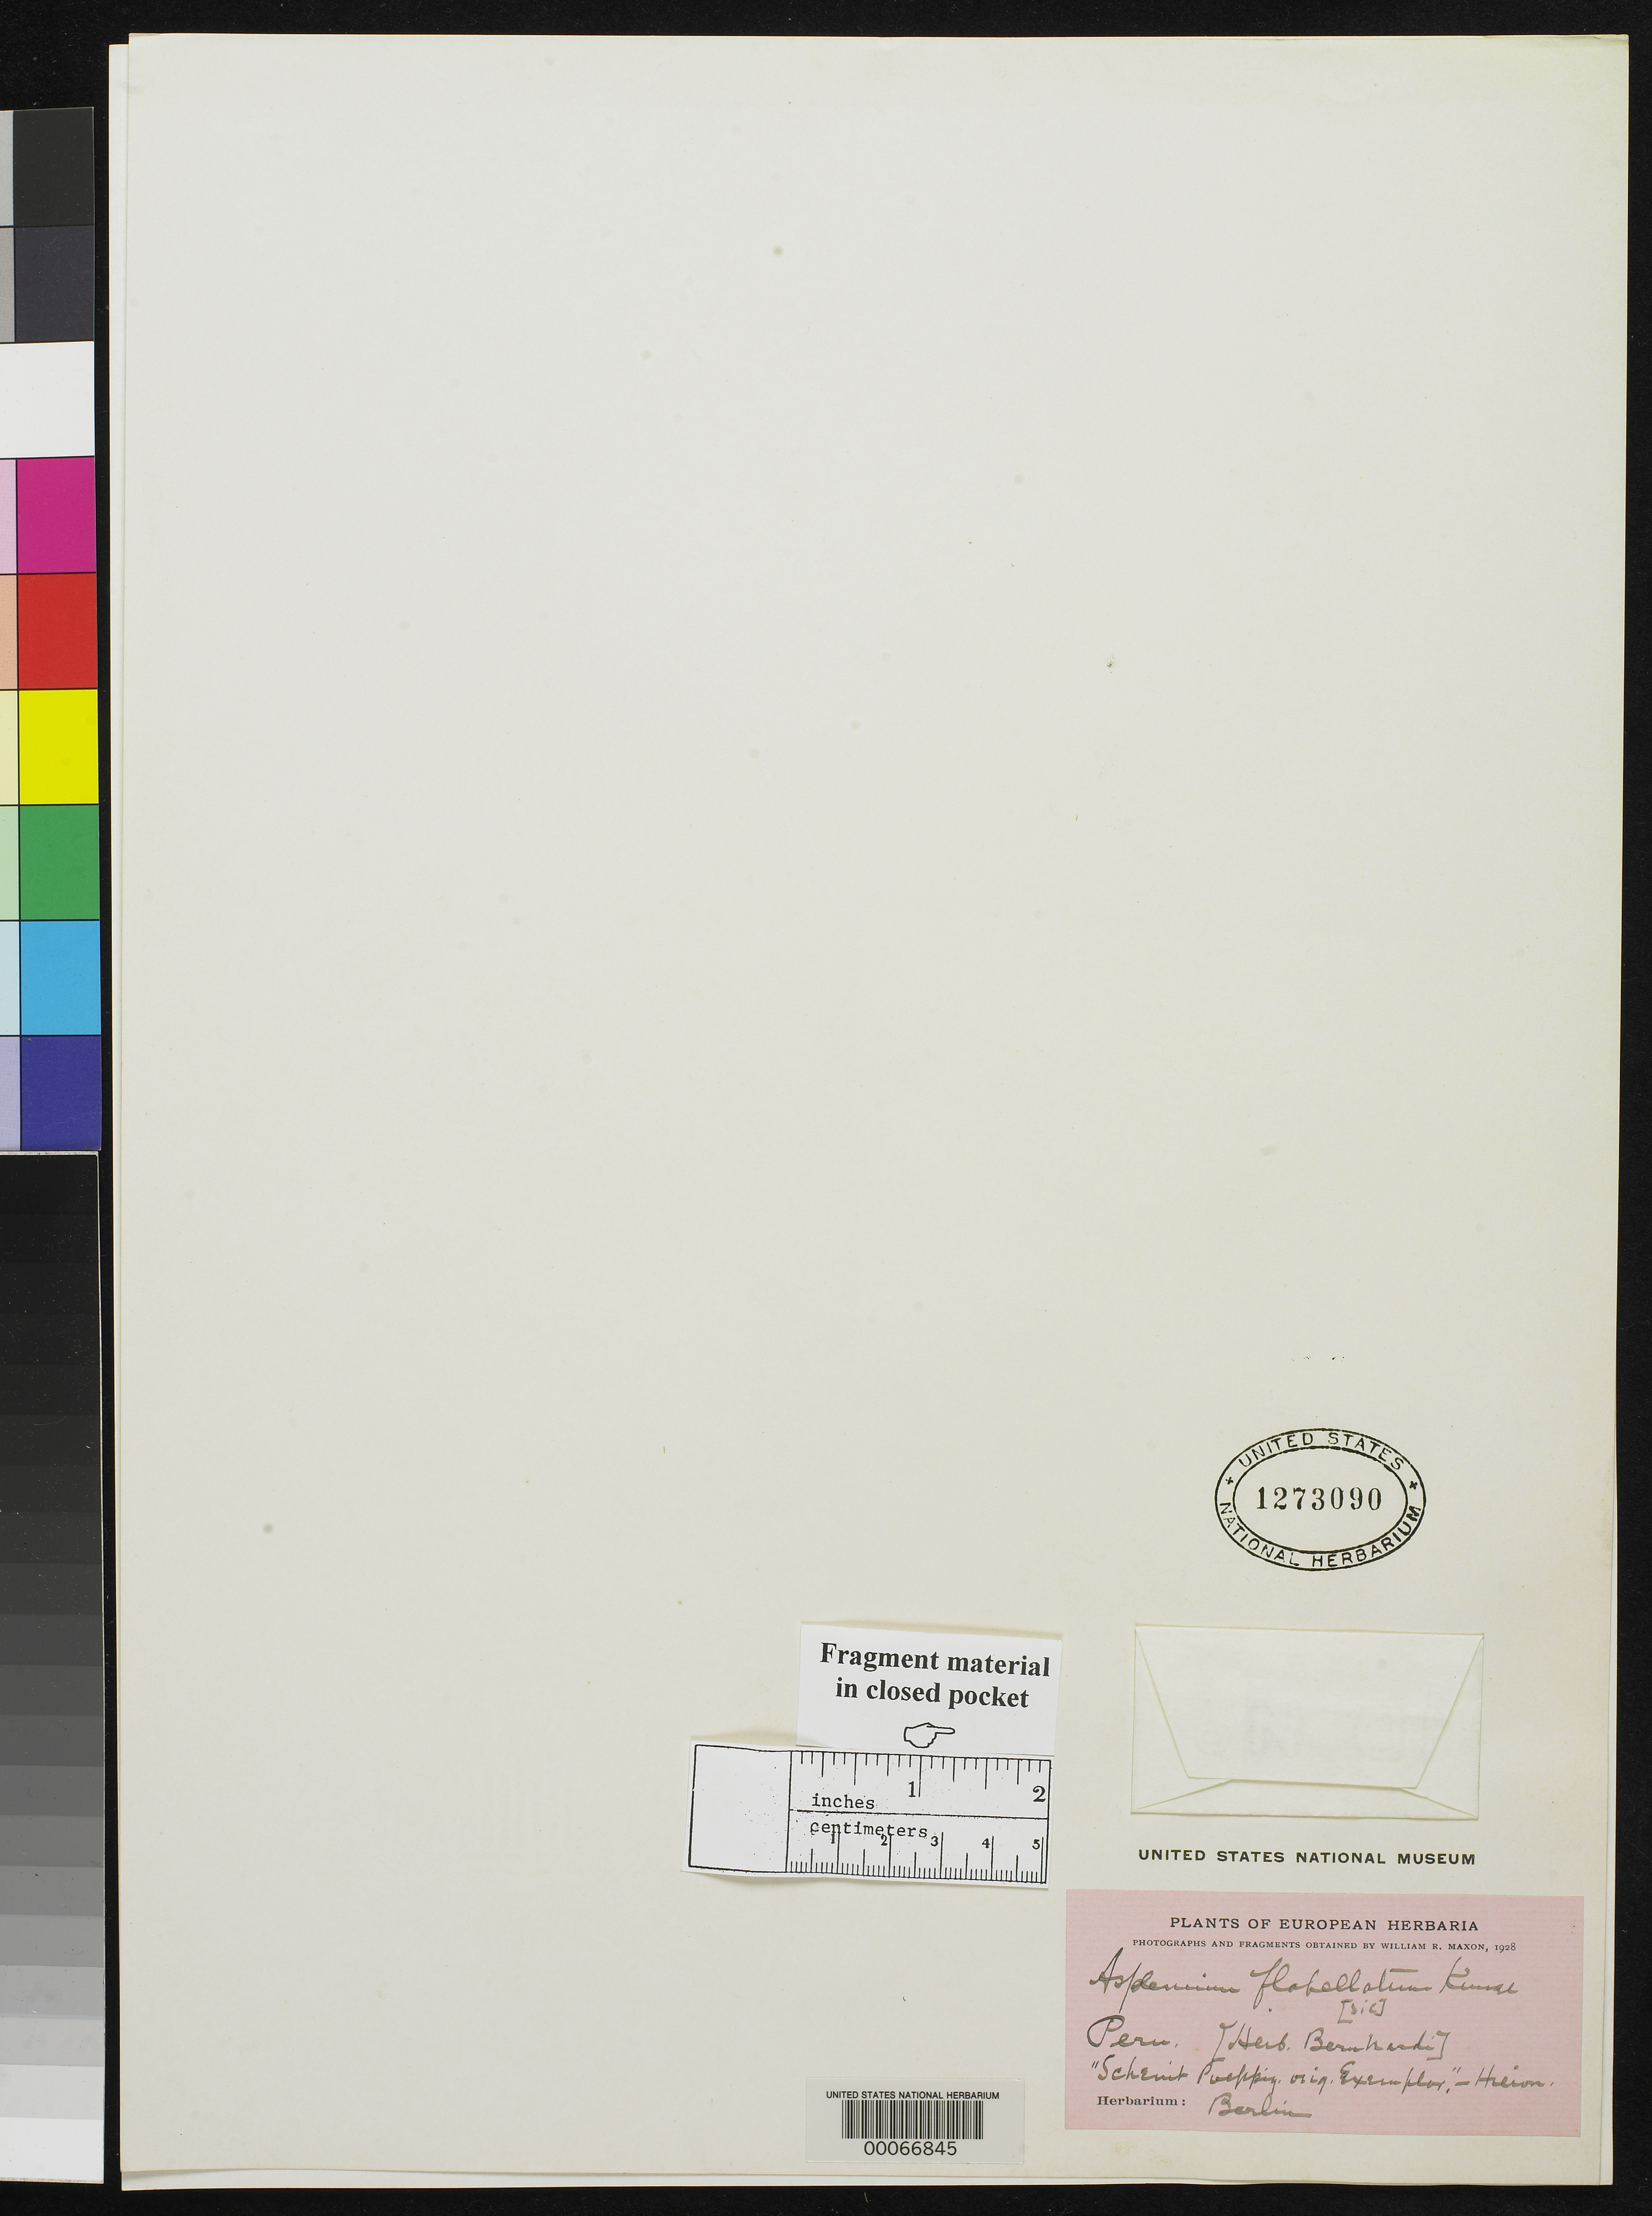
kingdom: Plantae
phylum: Tracheophyta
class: Polypodiopsida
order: Polypodiales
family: Aspleniaceae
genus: Asplenium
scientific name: Asplenium flabellulatum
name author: Kunze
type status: Type Fragment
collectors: E. F. Poeppig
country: Peru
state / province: San Martín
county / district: Mariscal Cáceres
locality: Rio Huallaga, margen Derecha del; Balsa Probana; dtto. Tocache Nuevo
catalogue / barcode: US 1273090